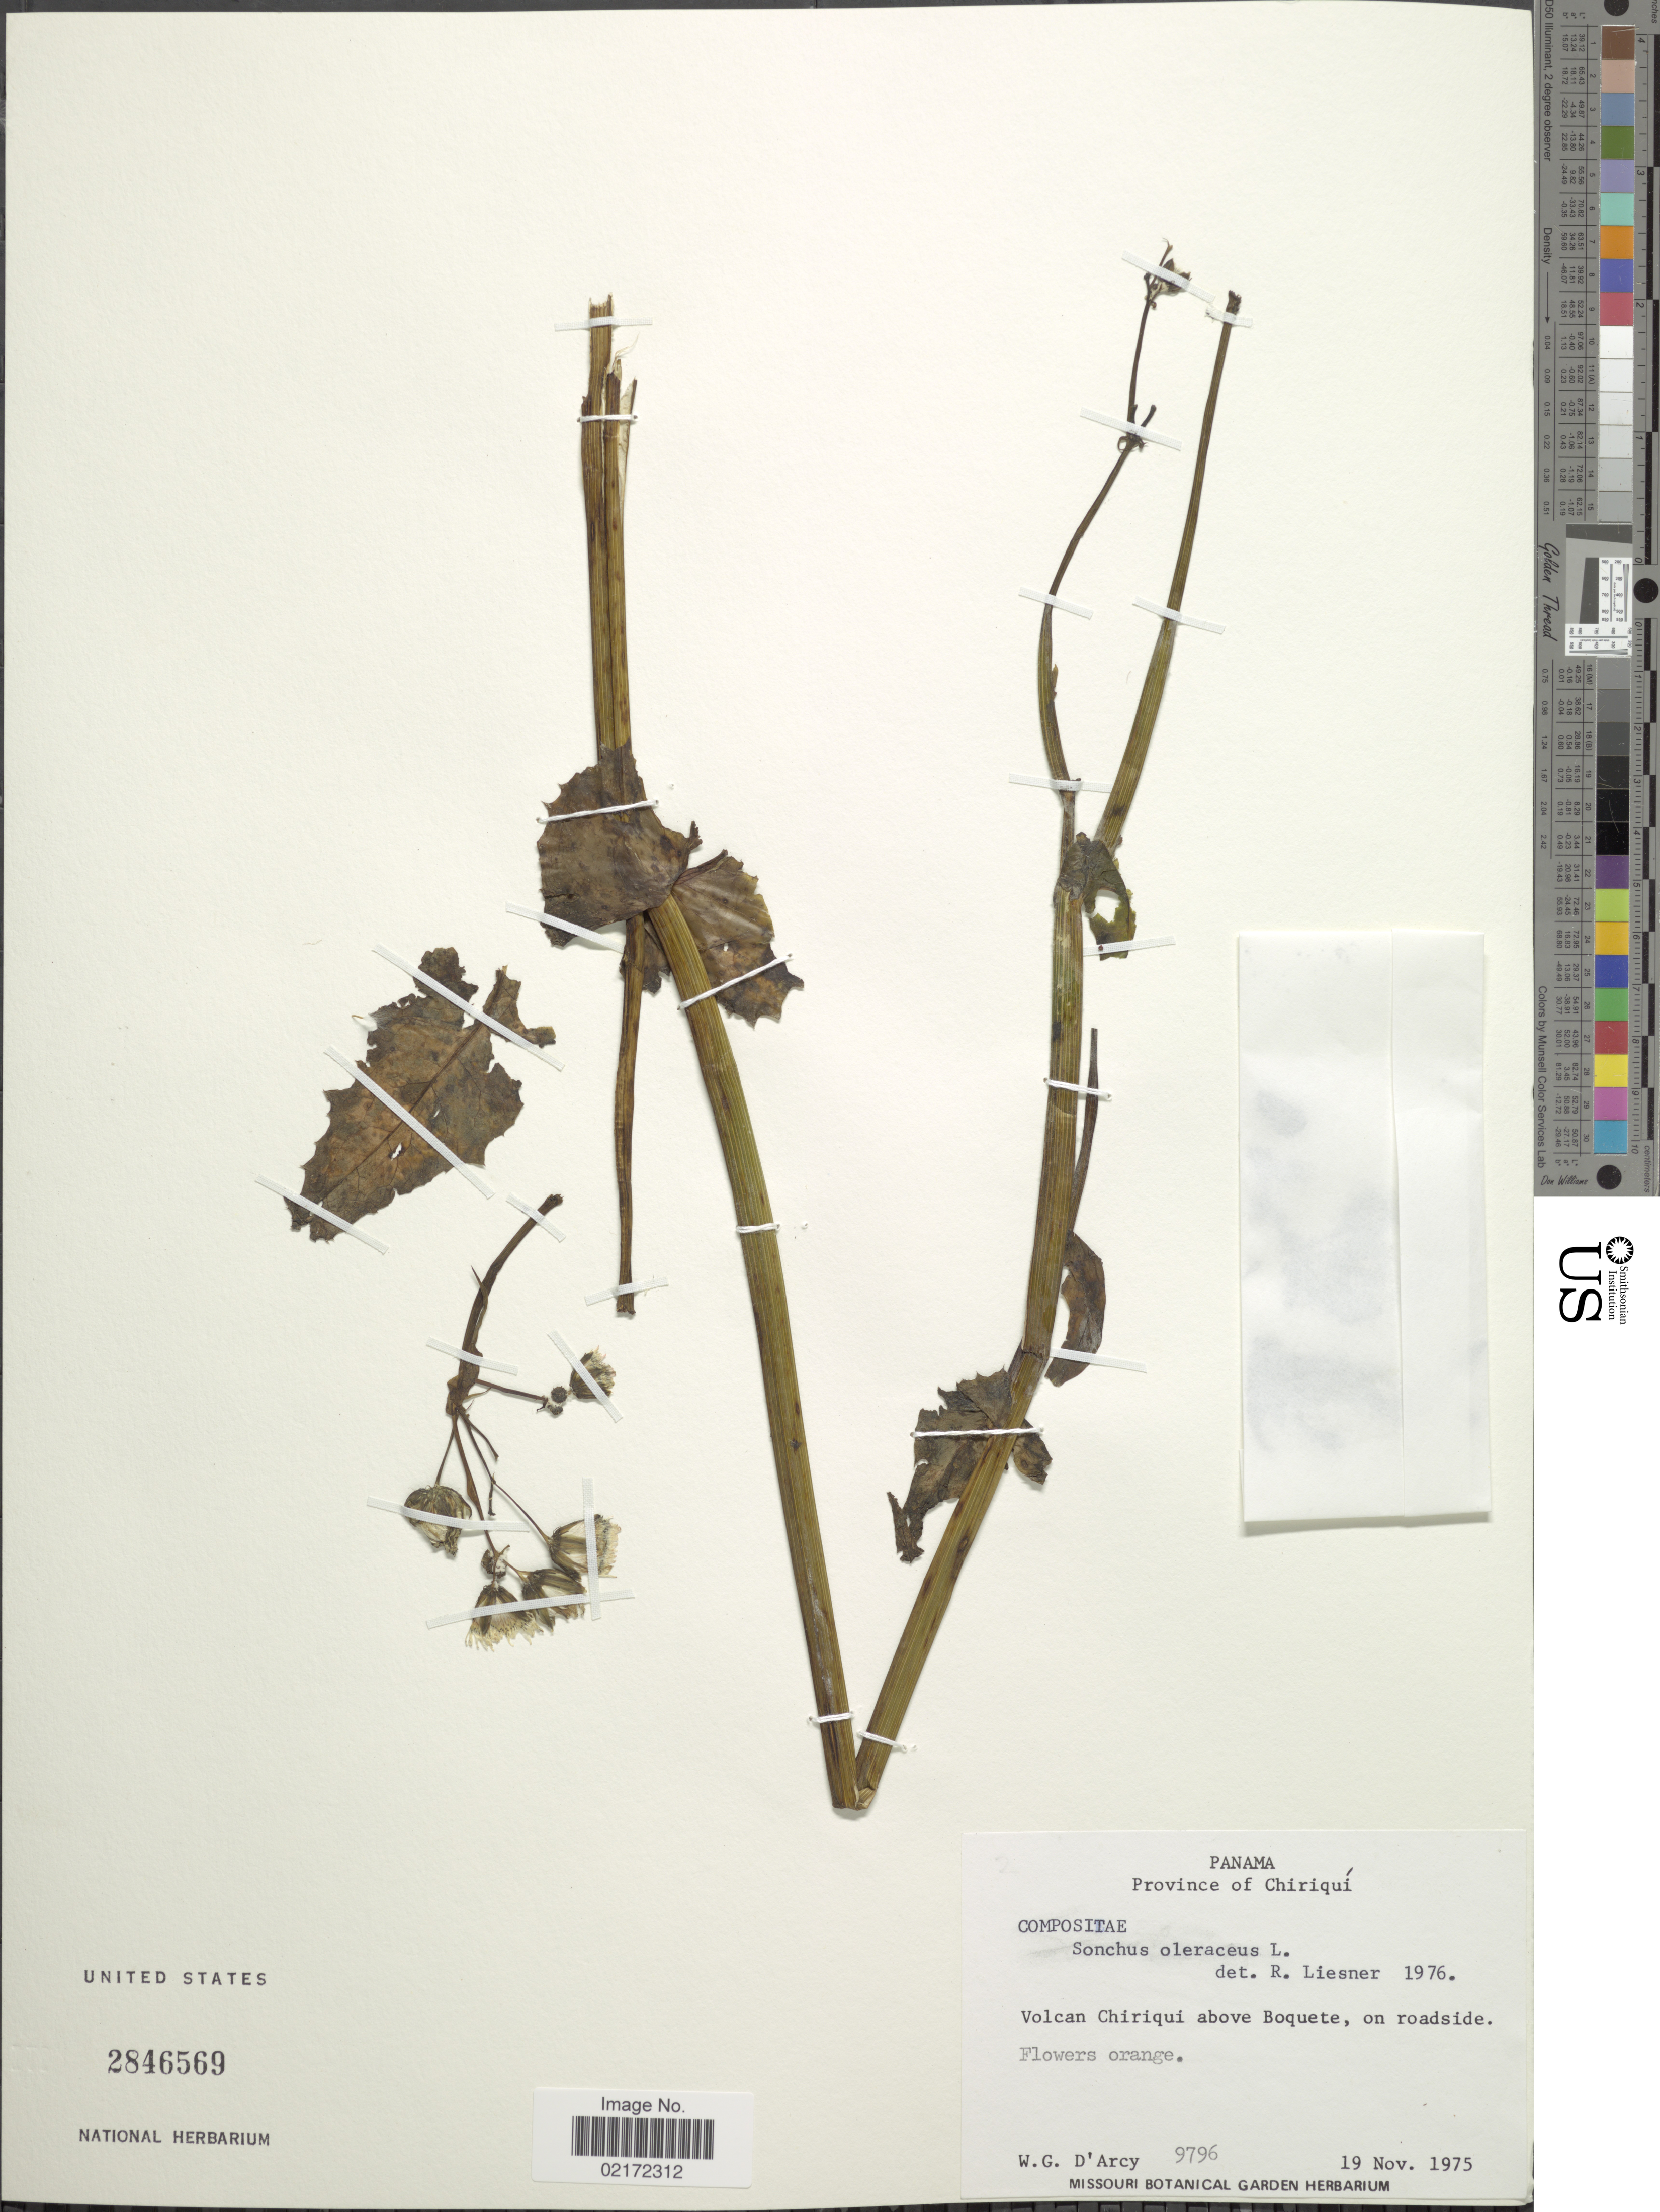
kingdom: Plantae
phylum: Tracheophyta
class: Magnoliopsida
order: Asterales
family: Asteraceae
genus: Sonchus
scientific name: Sonchus oleraceus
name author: L.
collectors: W. G. D'Arcy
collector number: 9796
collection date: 1975-11-19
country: Panama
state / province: Chiriqui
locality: Province of Chiriquí. Volcan Chiriqui above Boquete, on roadside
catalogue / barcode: US 2846569